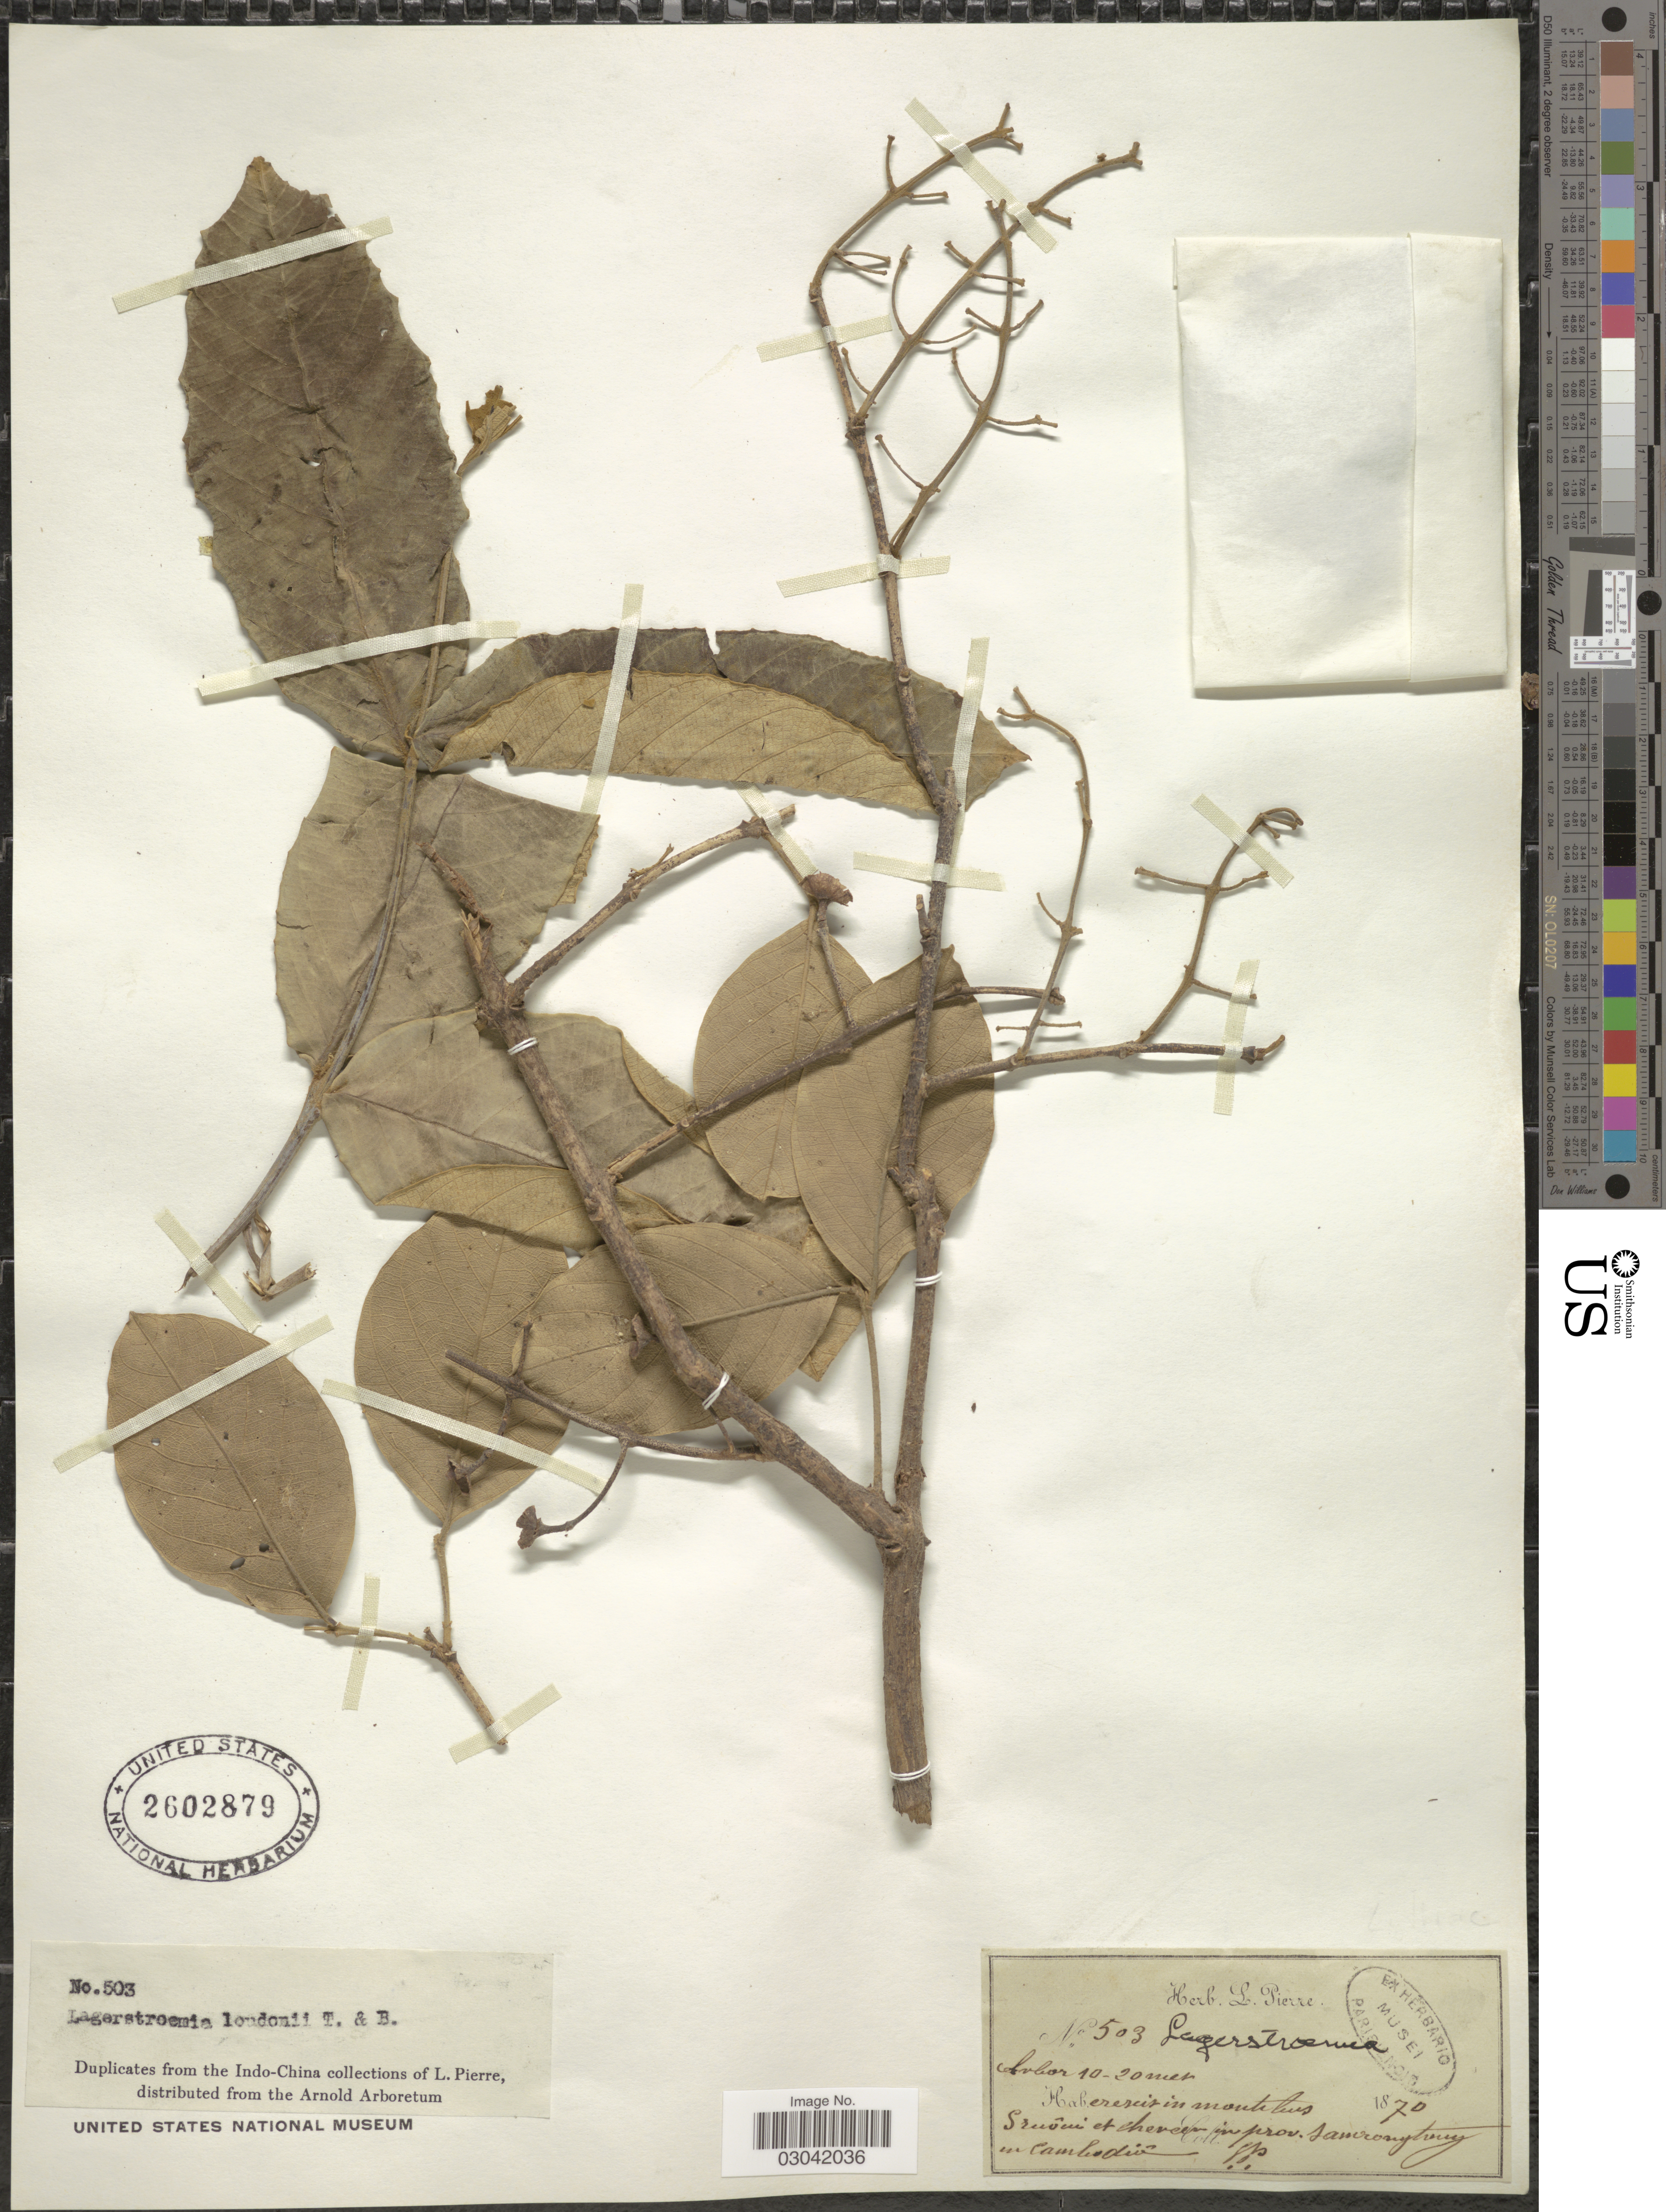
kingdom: Plantae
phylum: Tracheophyta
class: Magnoliopsida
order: Myrtales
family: Lythraceae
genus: Lagerstroemia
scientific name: Lagerstroemia loudonii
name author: Teisjm. & Binn.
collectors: L. Pierre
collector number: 503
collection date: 1870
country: Cambodia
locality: Crescit in montibus Sr [illegible text]ôni et Cheveen in prov. Samrontroy in Cambodiê.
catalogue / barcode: US 2602879